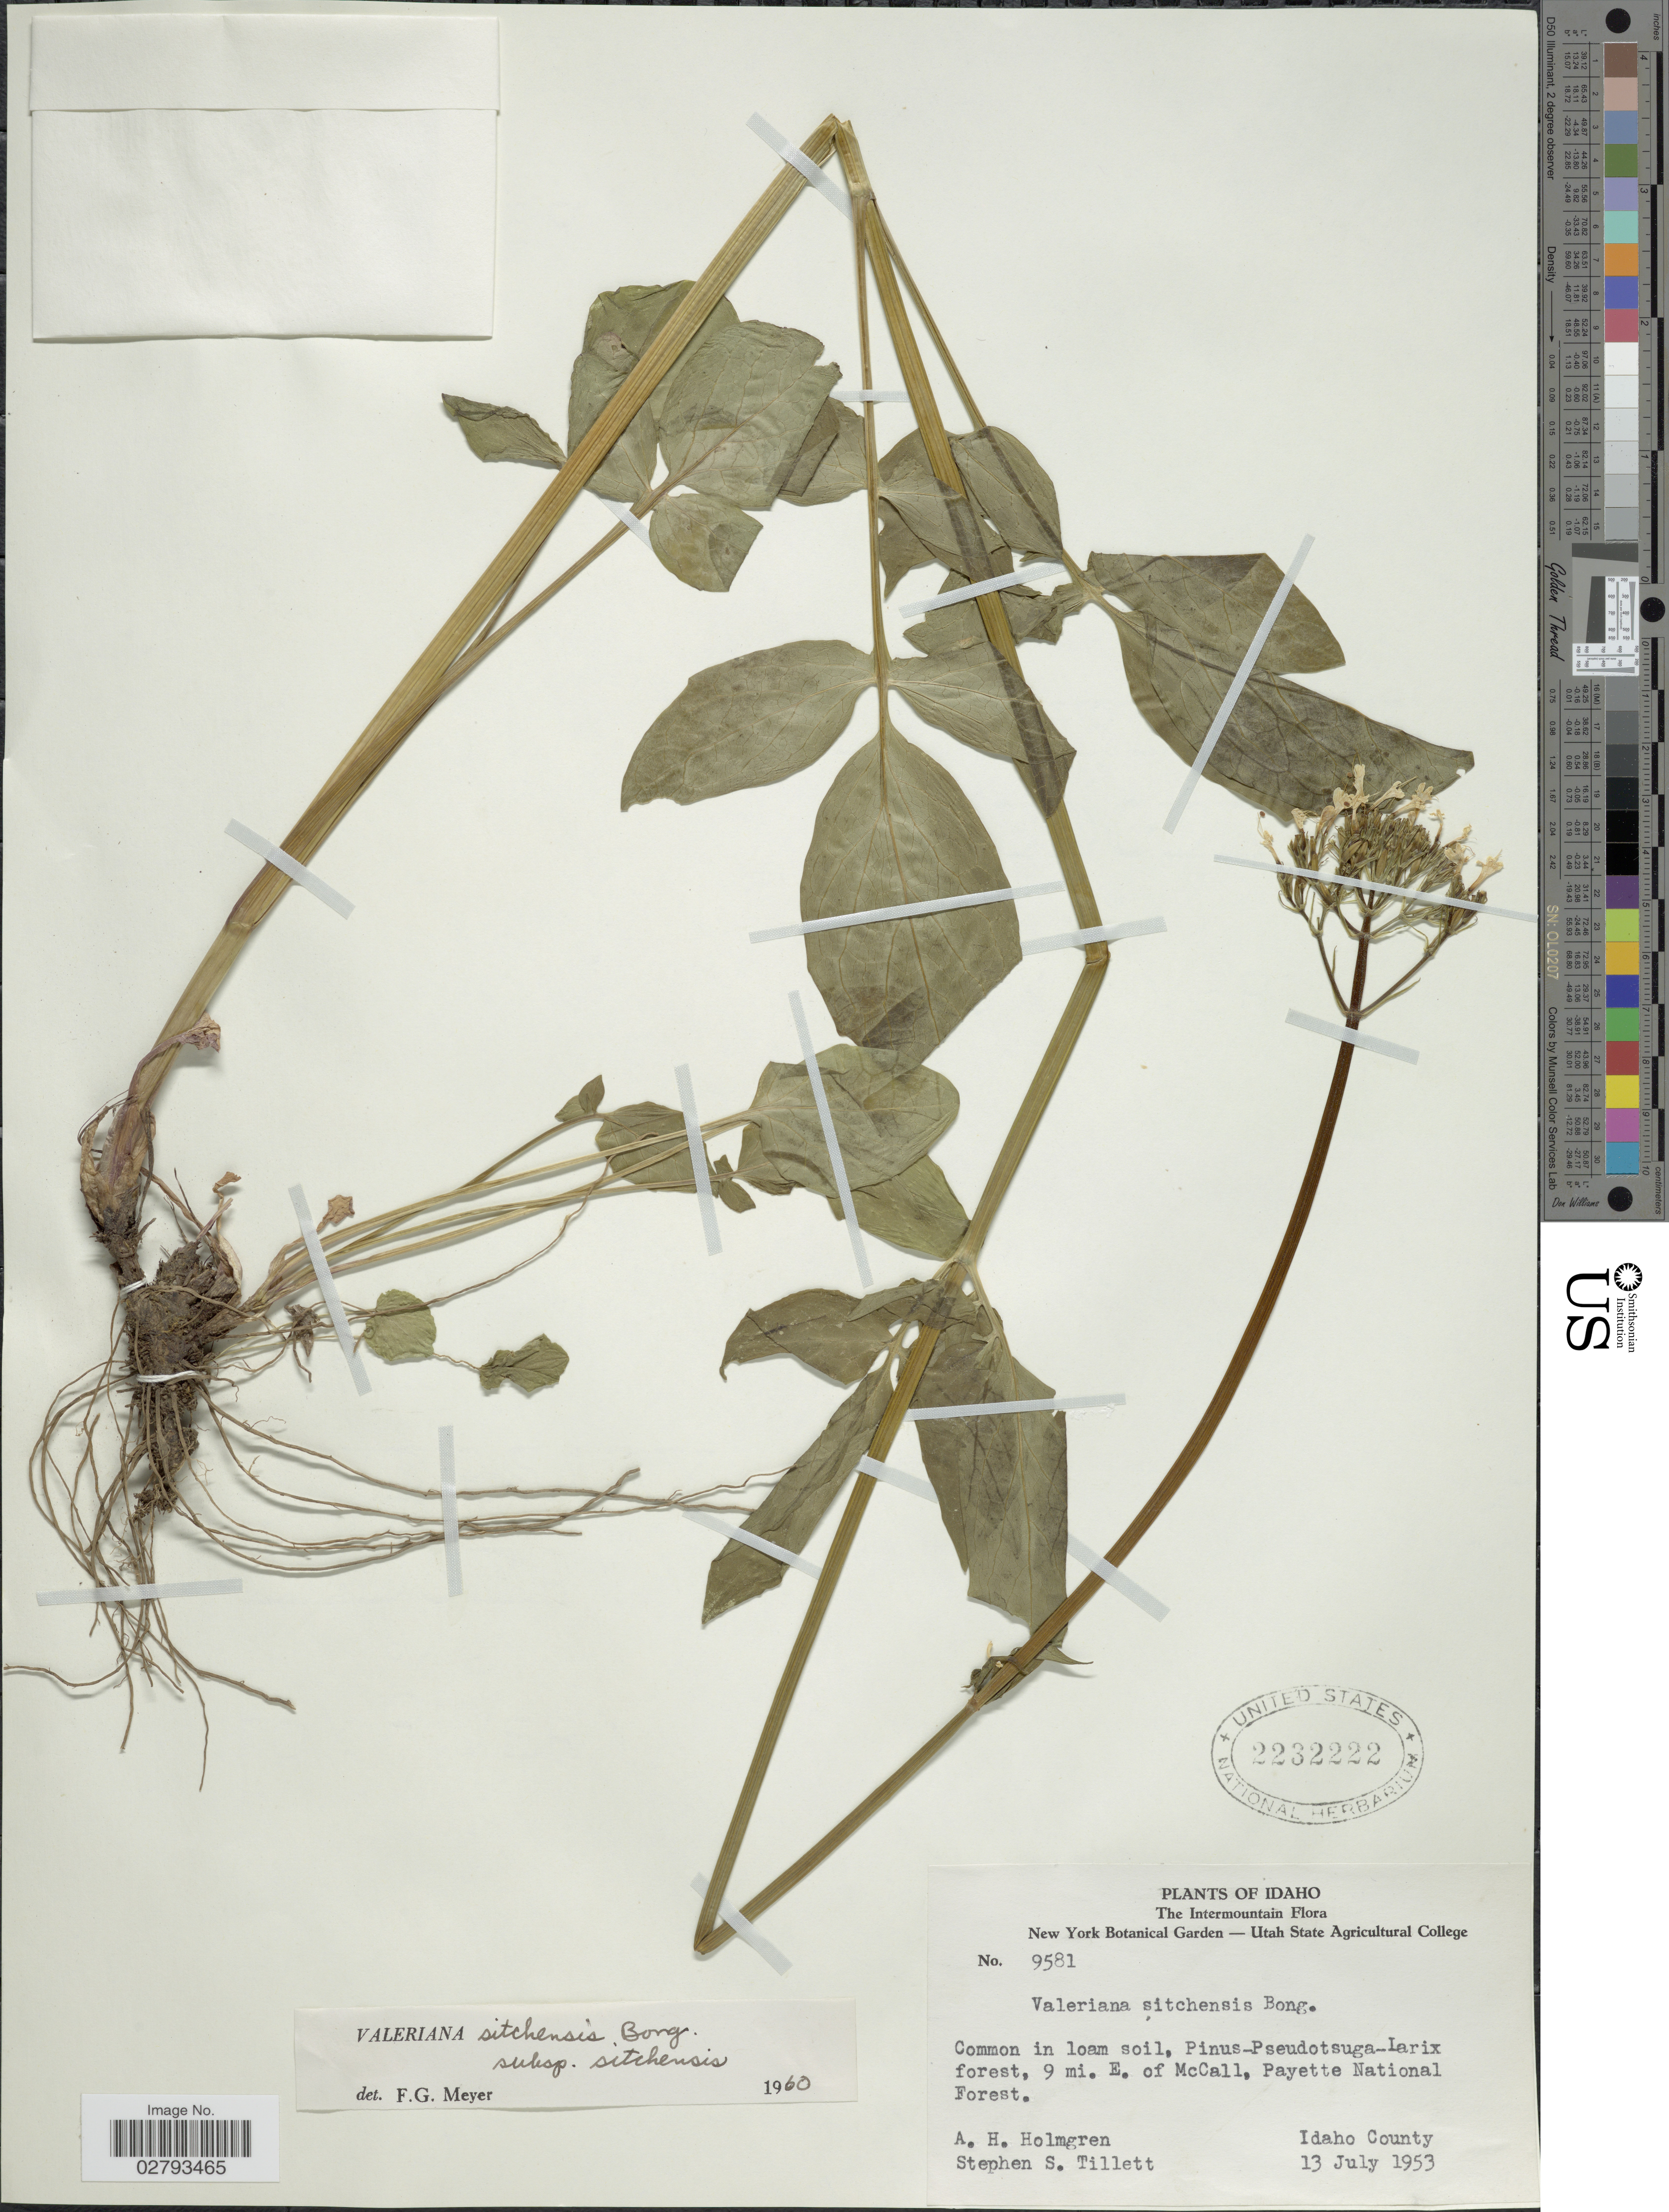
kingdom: Plantae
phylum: Tracheophyta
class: Magnoliopsida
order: Dipsacales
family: Caprifoliaceae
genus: Valeriana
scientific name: Valeriana sitchensis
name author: Bong.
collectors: A. H. Holmgren & S. S. Tillett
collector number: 9581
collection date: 1953-07-13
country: United States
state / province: Idaho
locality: The Intermountain. 9 mi. E. of McCall, Payette National Forest. Idaho County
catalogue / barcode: US 2232222